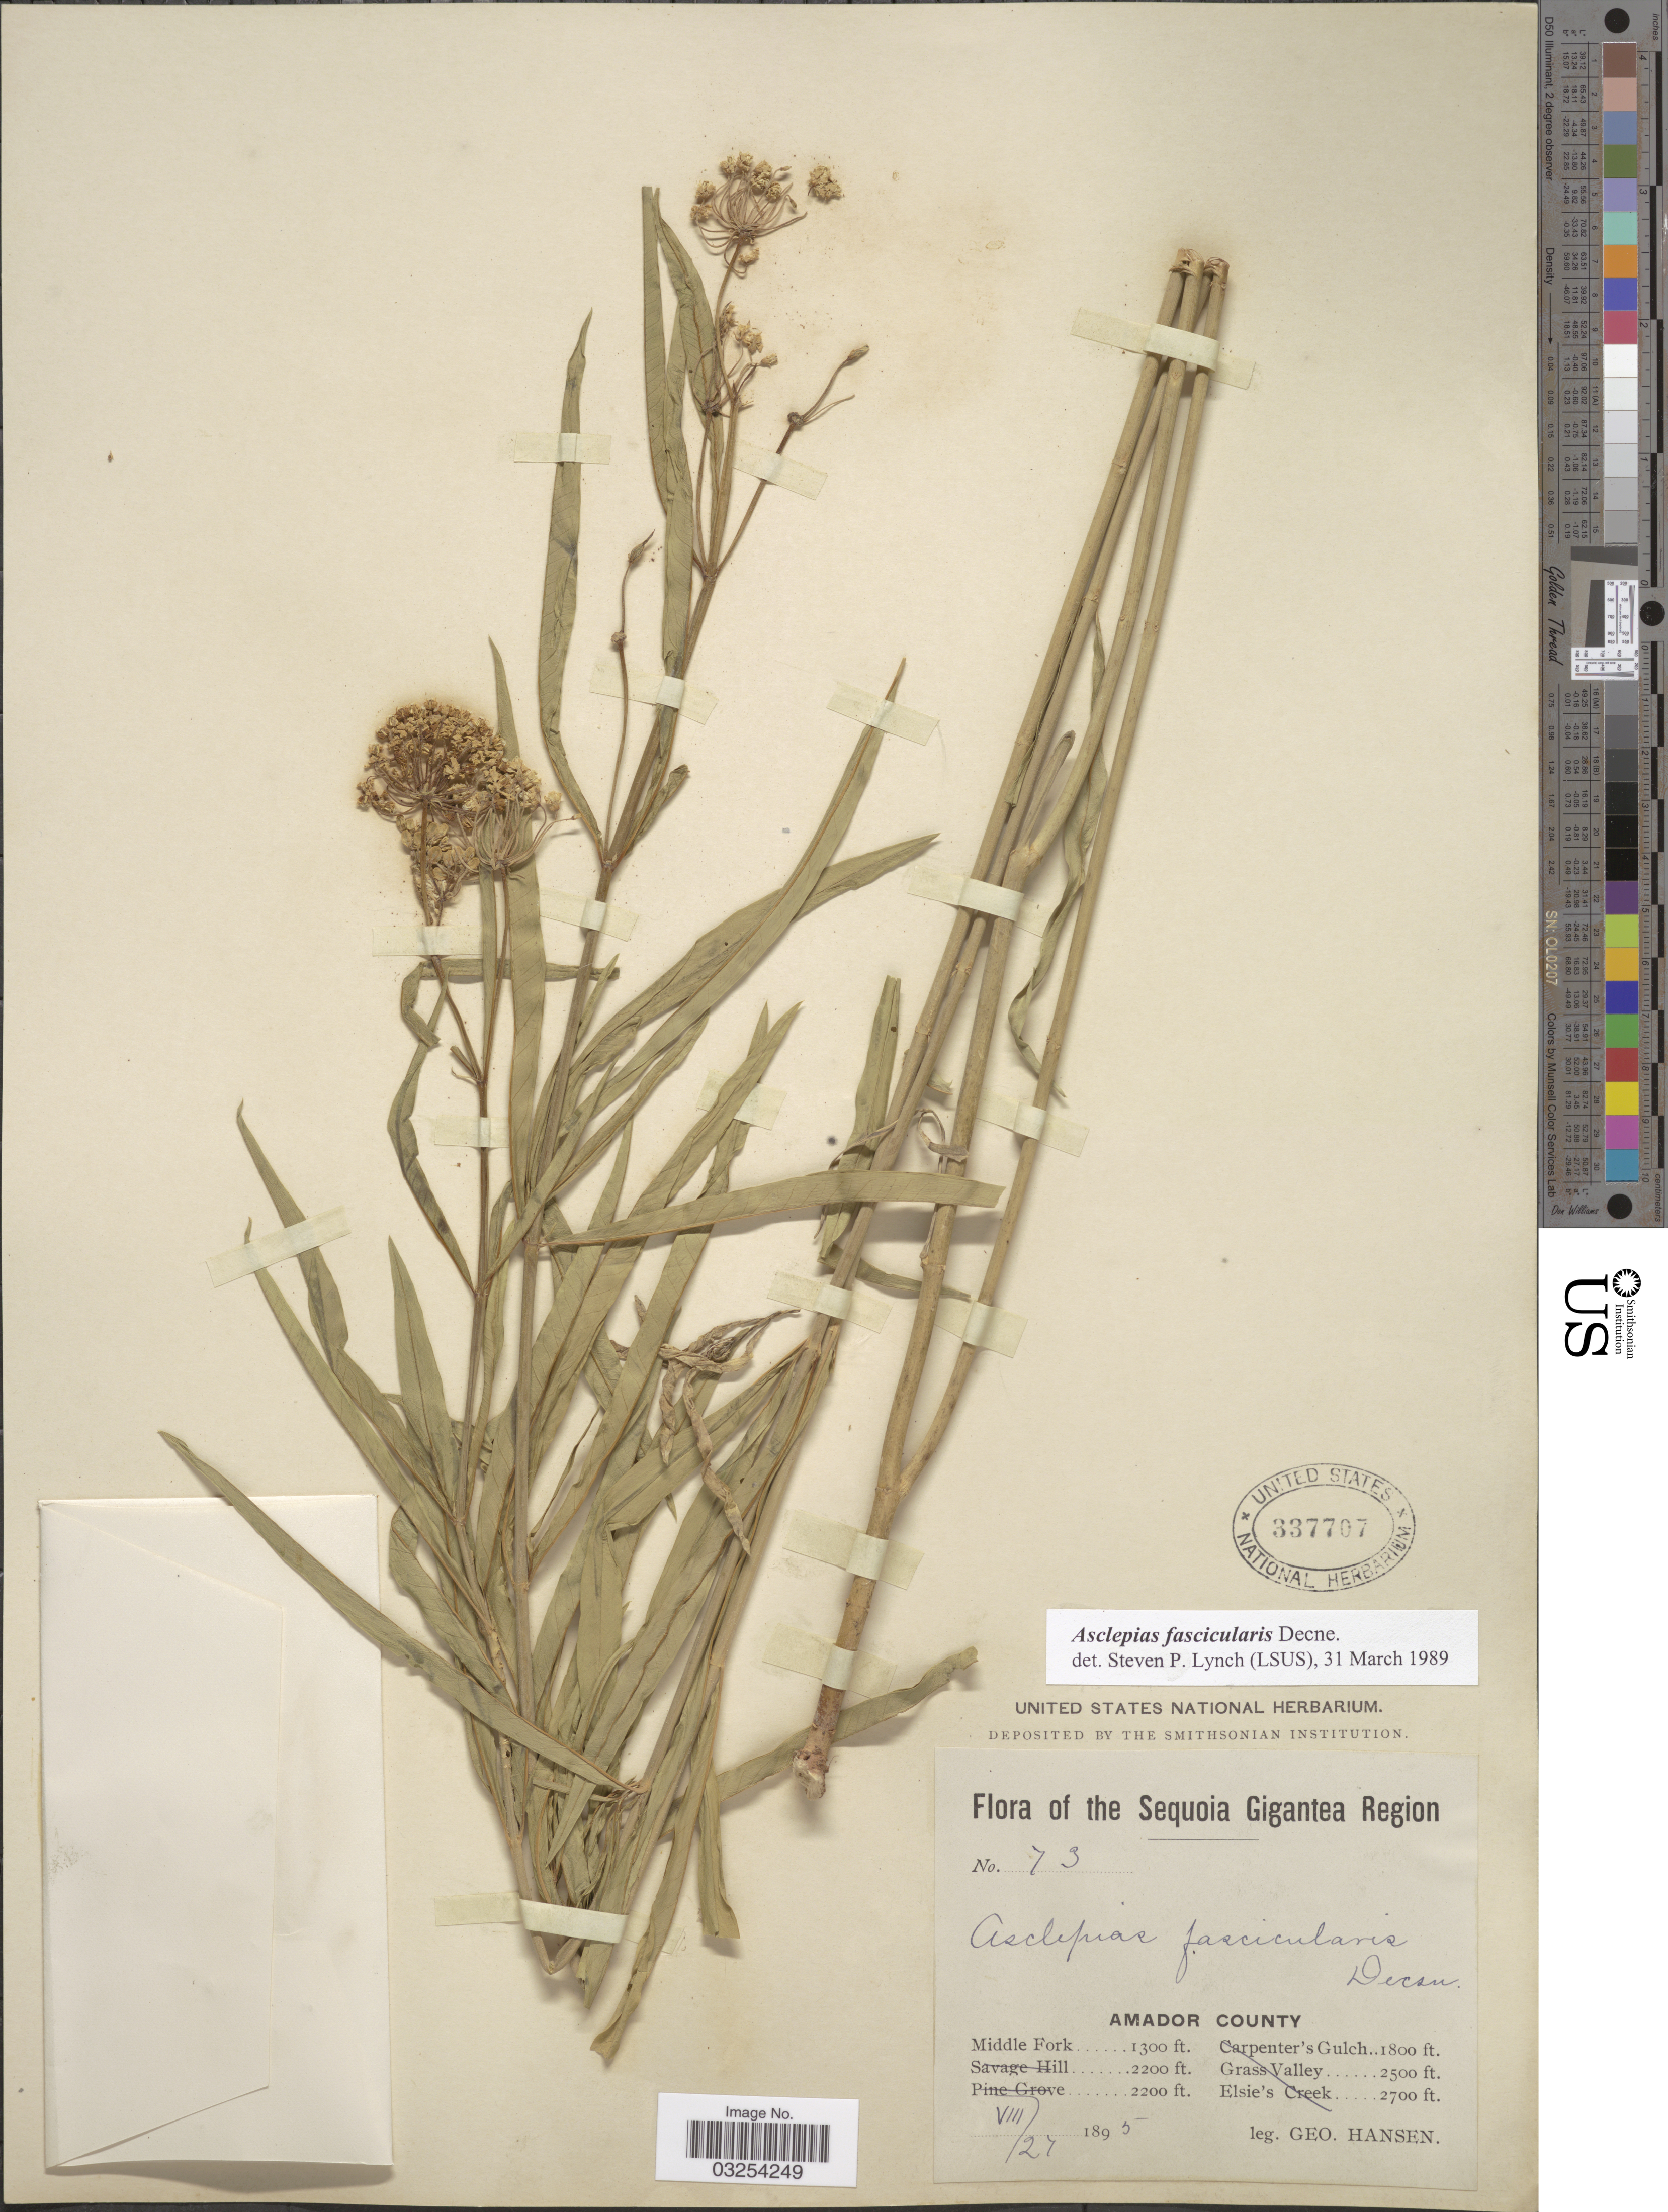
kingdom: Plantae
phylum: Tracheophyta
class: Magnoliopsida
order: Gentianales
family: Apocynaceae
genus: Asclepias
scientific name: Asclepias fascicularis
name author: Decne.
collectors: G. Hansen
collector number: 73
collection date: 1895-08-27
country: United States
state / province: California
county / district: Amador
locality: Sequoia Gigantea Region. Amador County. Middle Fork.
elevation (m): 396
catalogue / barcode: US 337707